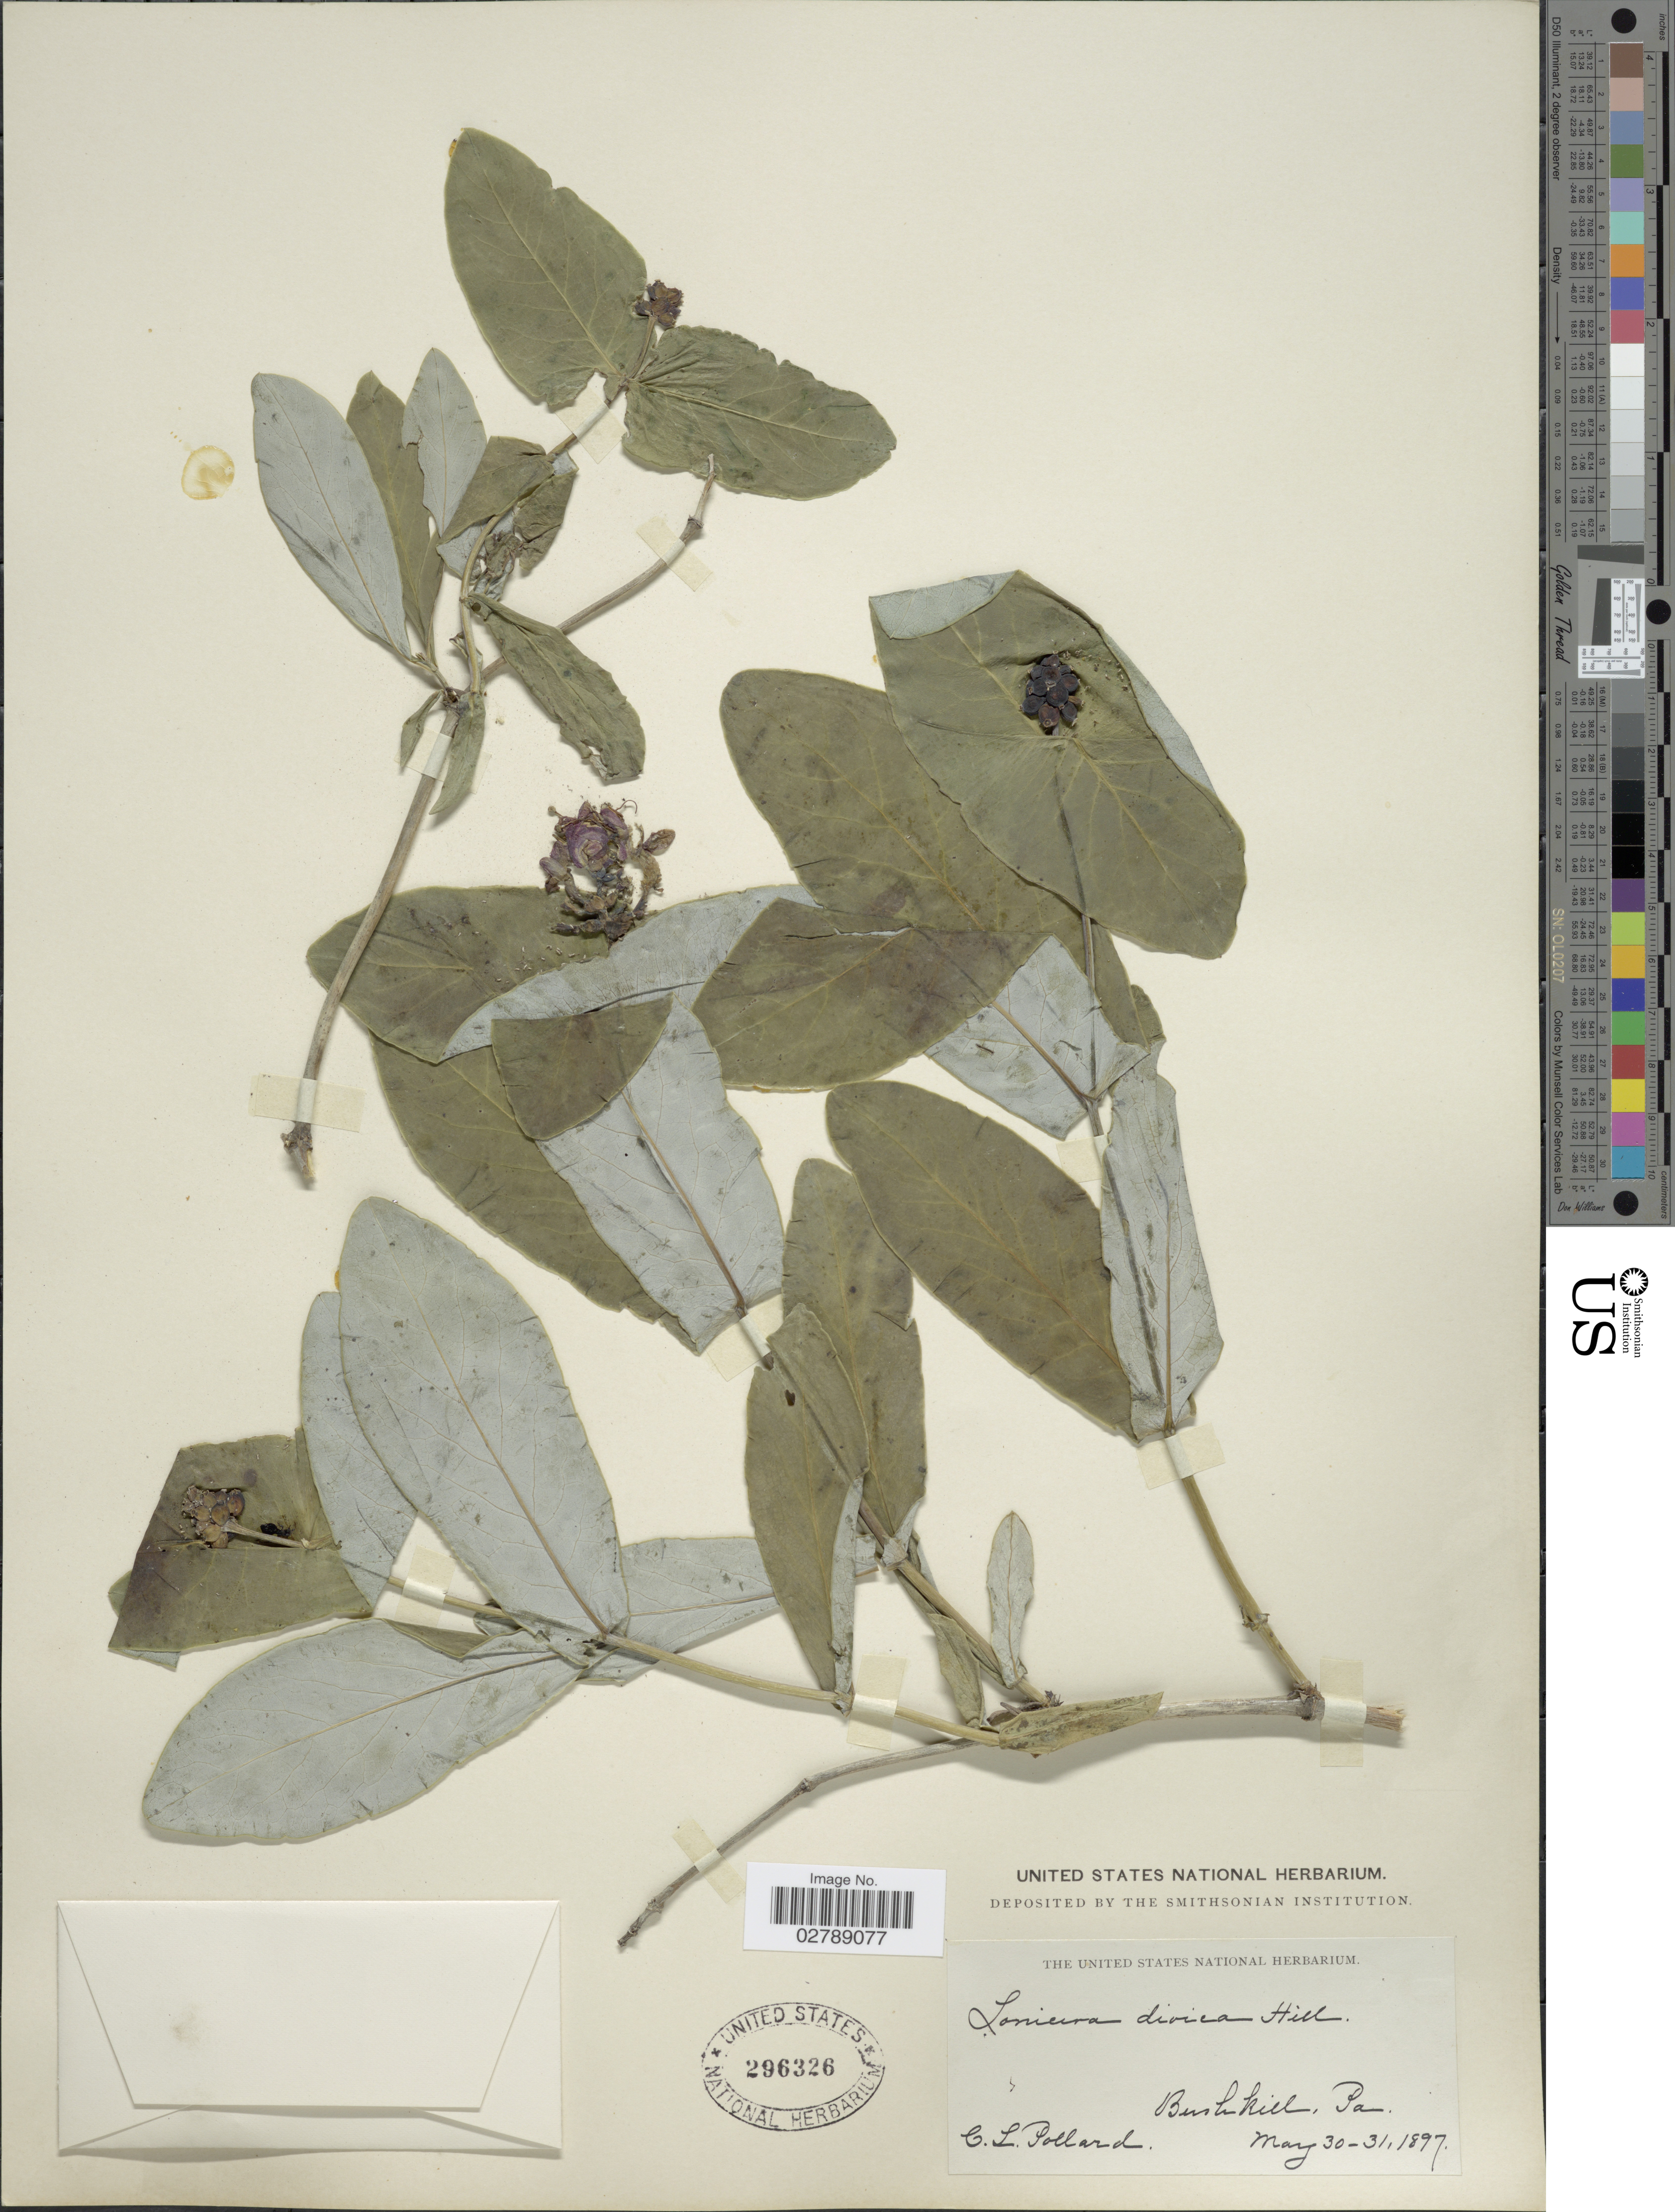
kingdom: Plantae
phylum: Tracheophyta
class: Magnoliopsida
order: Dipsacales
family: Caprifoliaceae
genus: Lonicera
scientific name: Lonicera dioica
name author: L.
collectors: C. L. Pollard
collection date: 1897-05-30/1897-05-31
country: United States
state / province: Pennsylvania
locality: Bushkill. Pa.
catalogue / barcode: US 296326